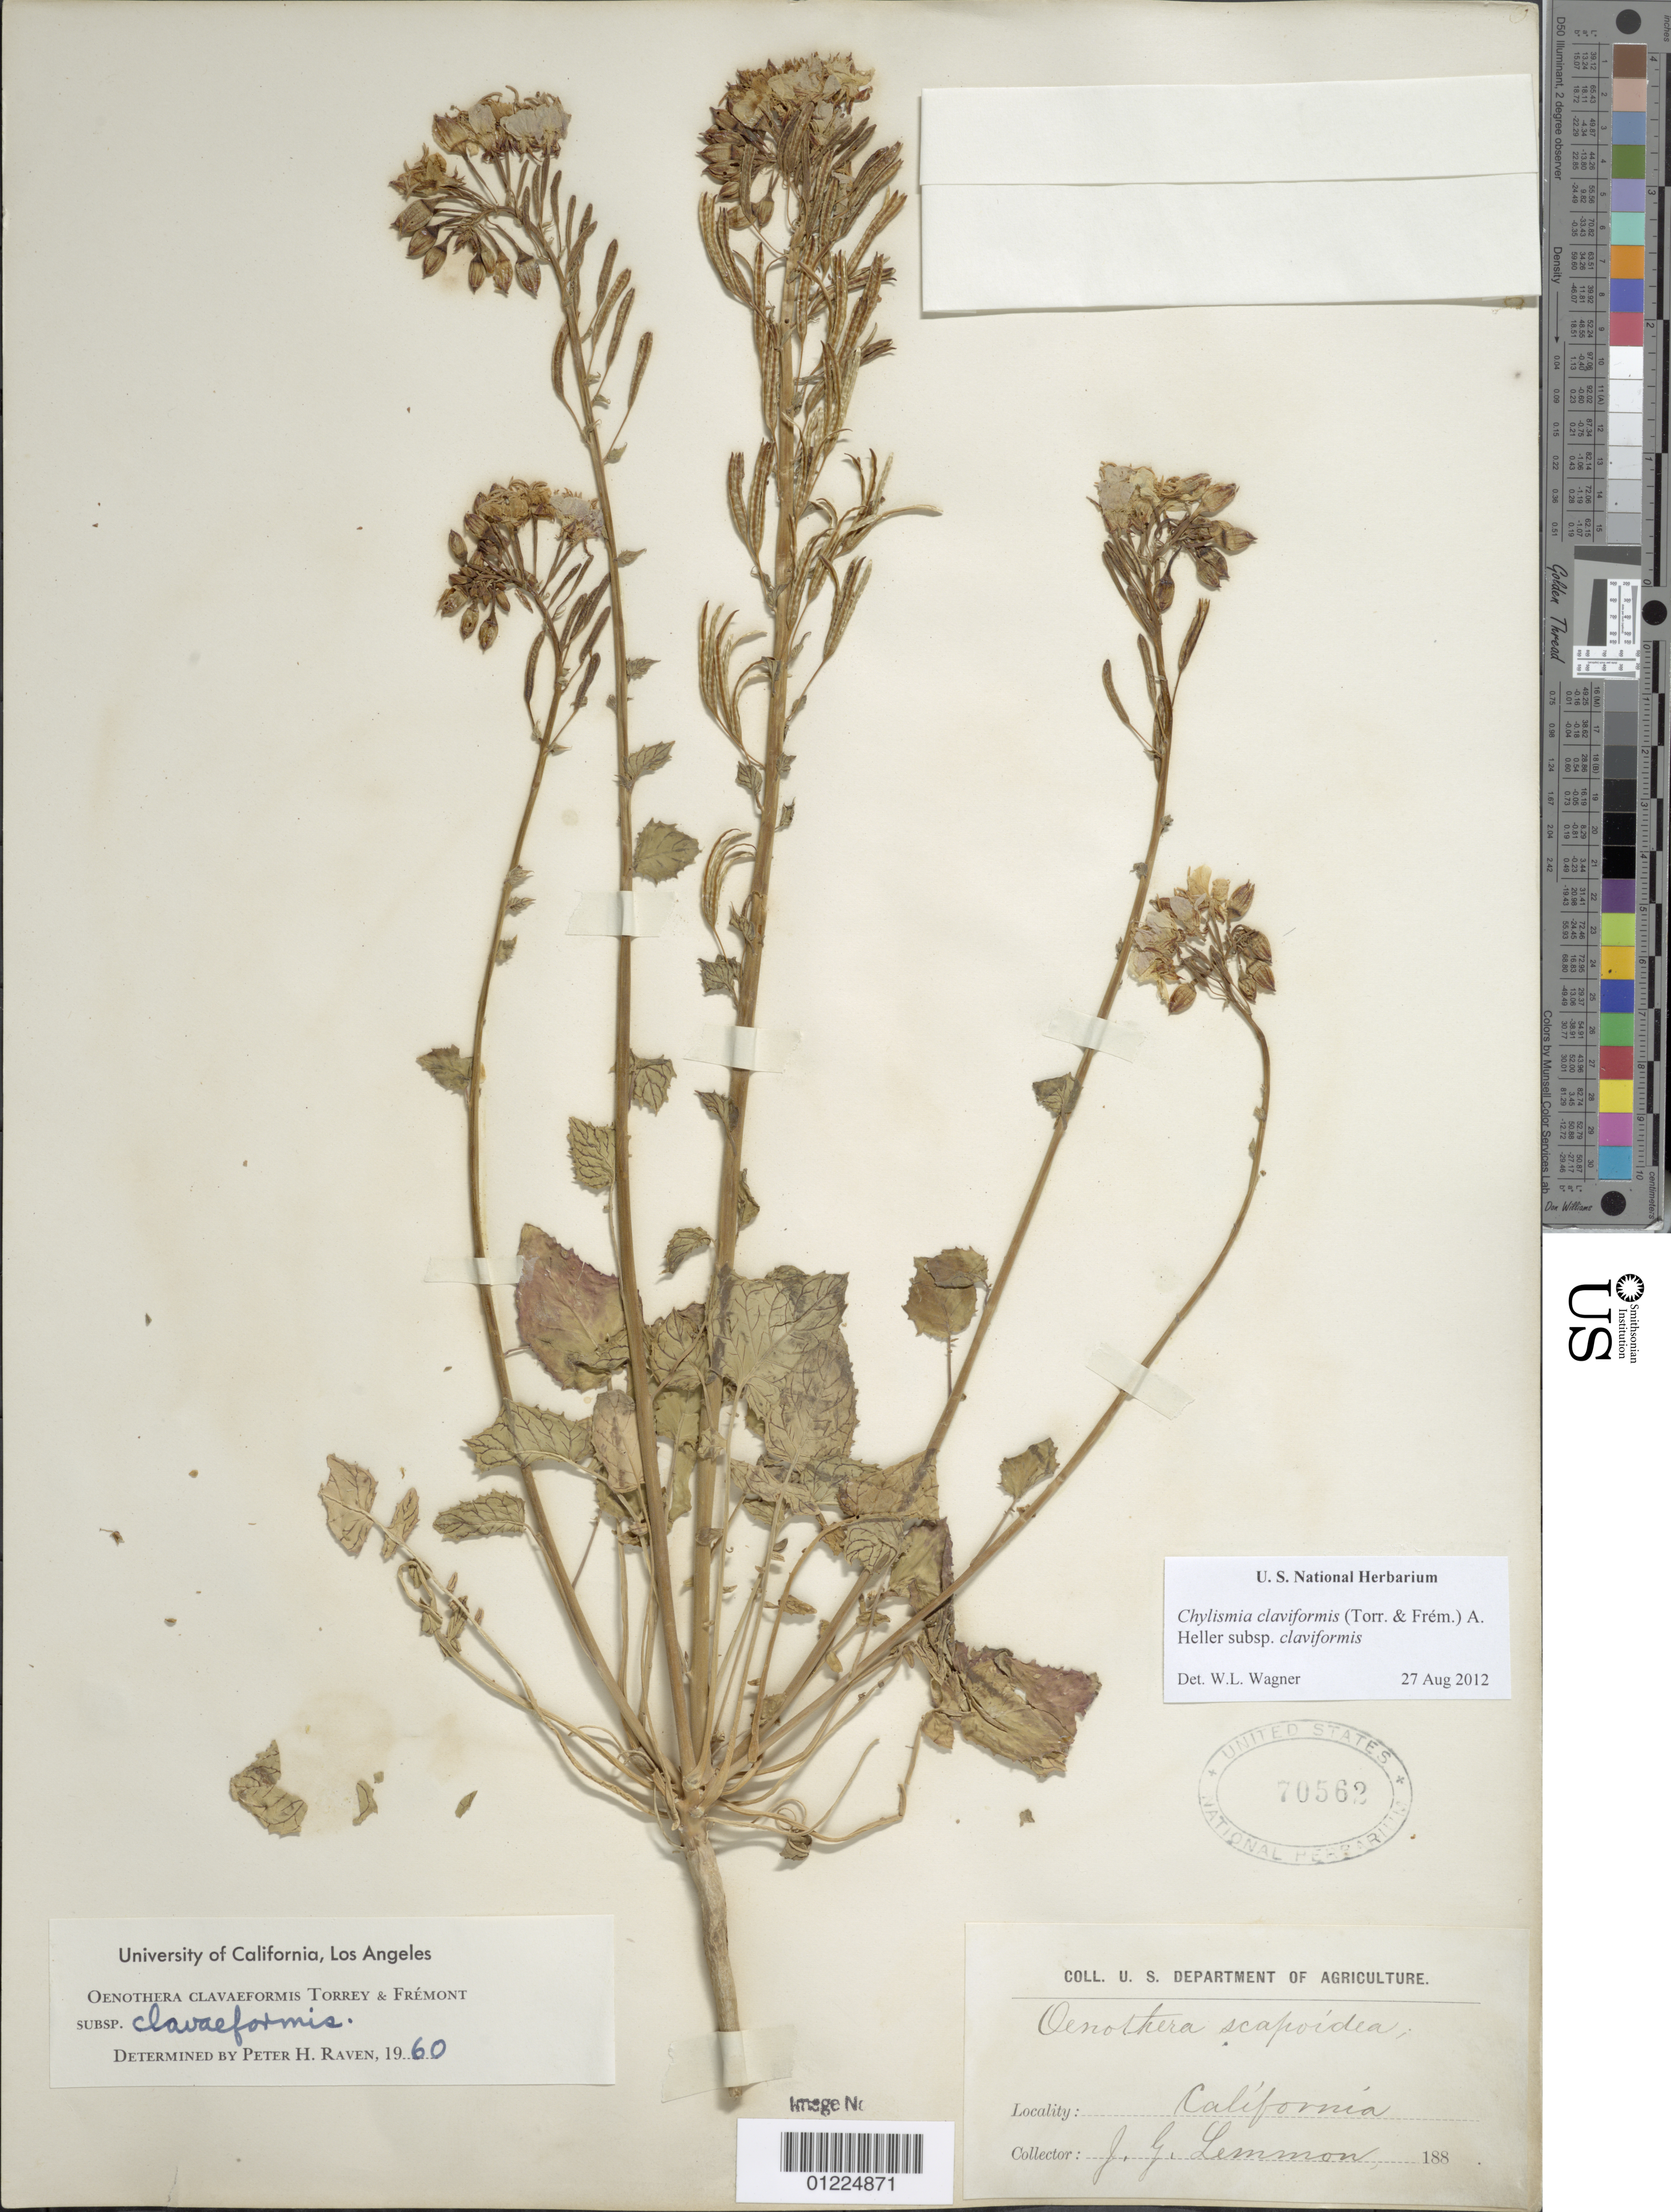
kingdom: Plantae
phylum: Tracheophyta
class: Magnoliopsida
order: Myrtales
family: Onagraceae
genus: Chylismia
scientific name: Chylismia claviformis subsp. claviformis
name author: (Torr. & Frém.) A. Heller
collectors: J. G. Lemmon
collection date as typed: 188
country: United States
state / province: California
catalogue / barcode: US 70562